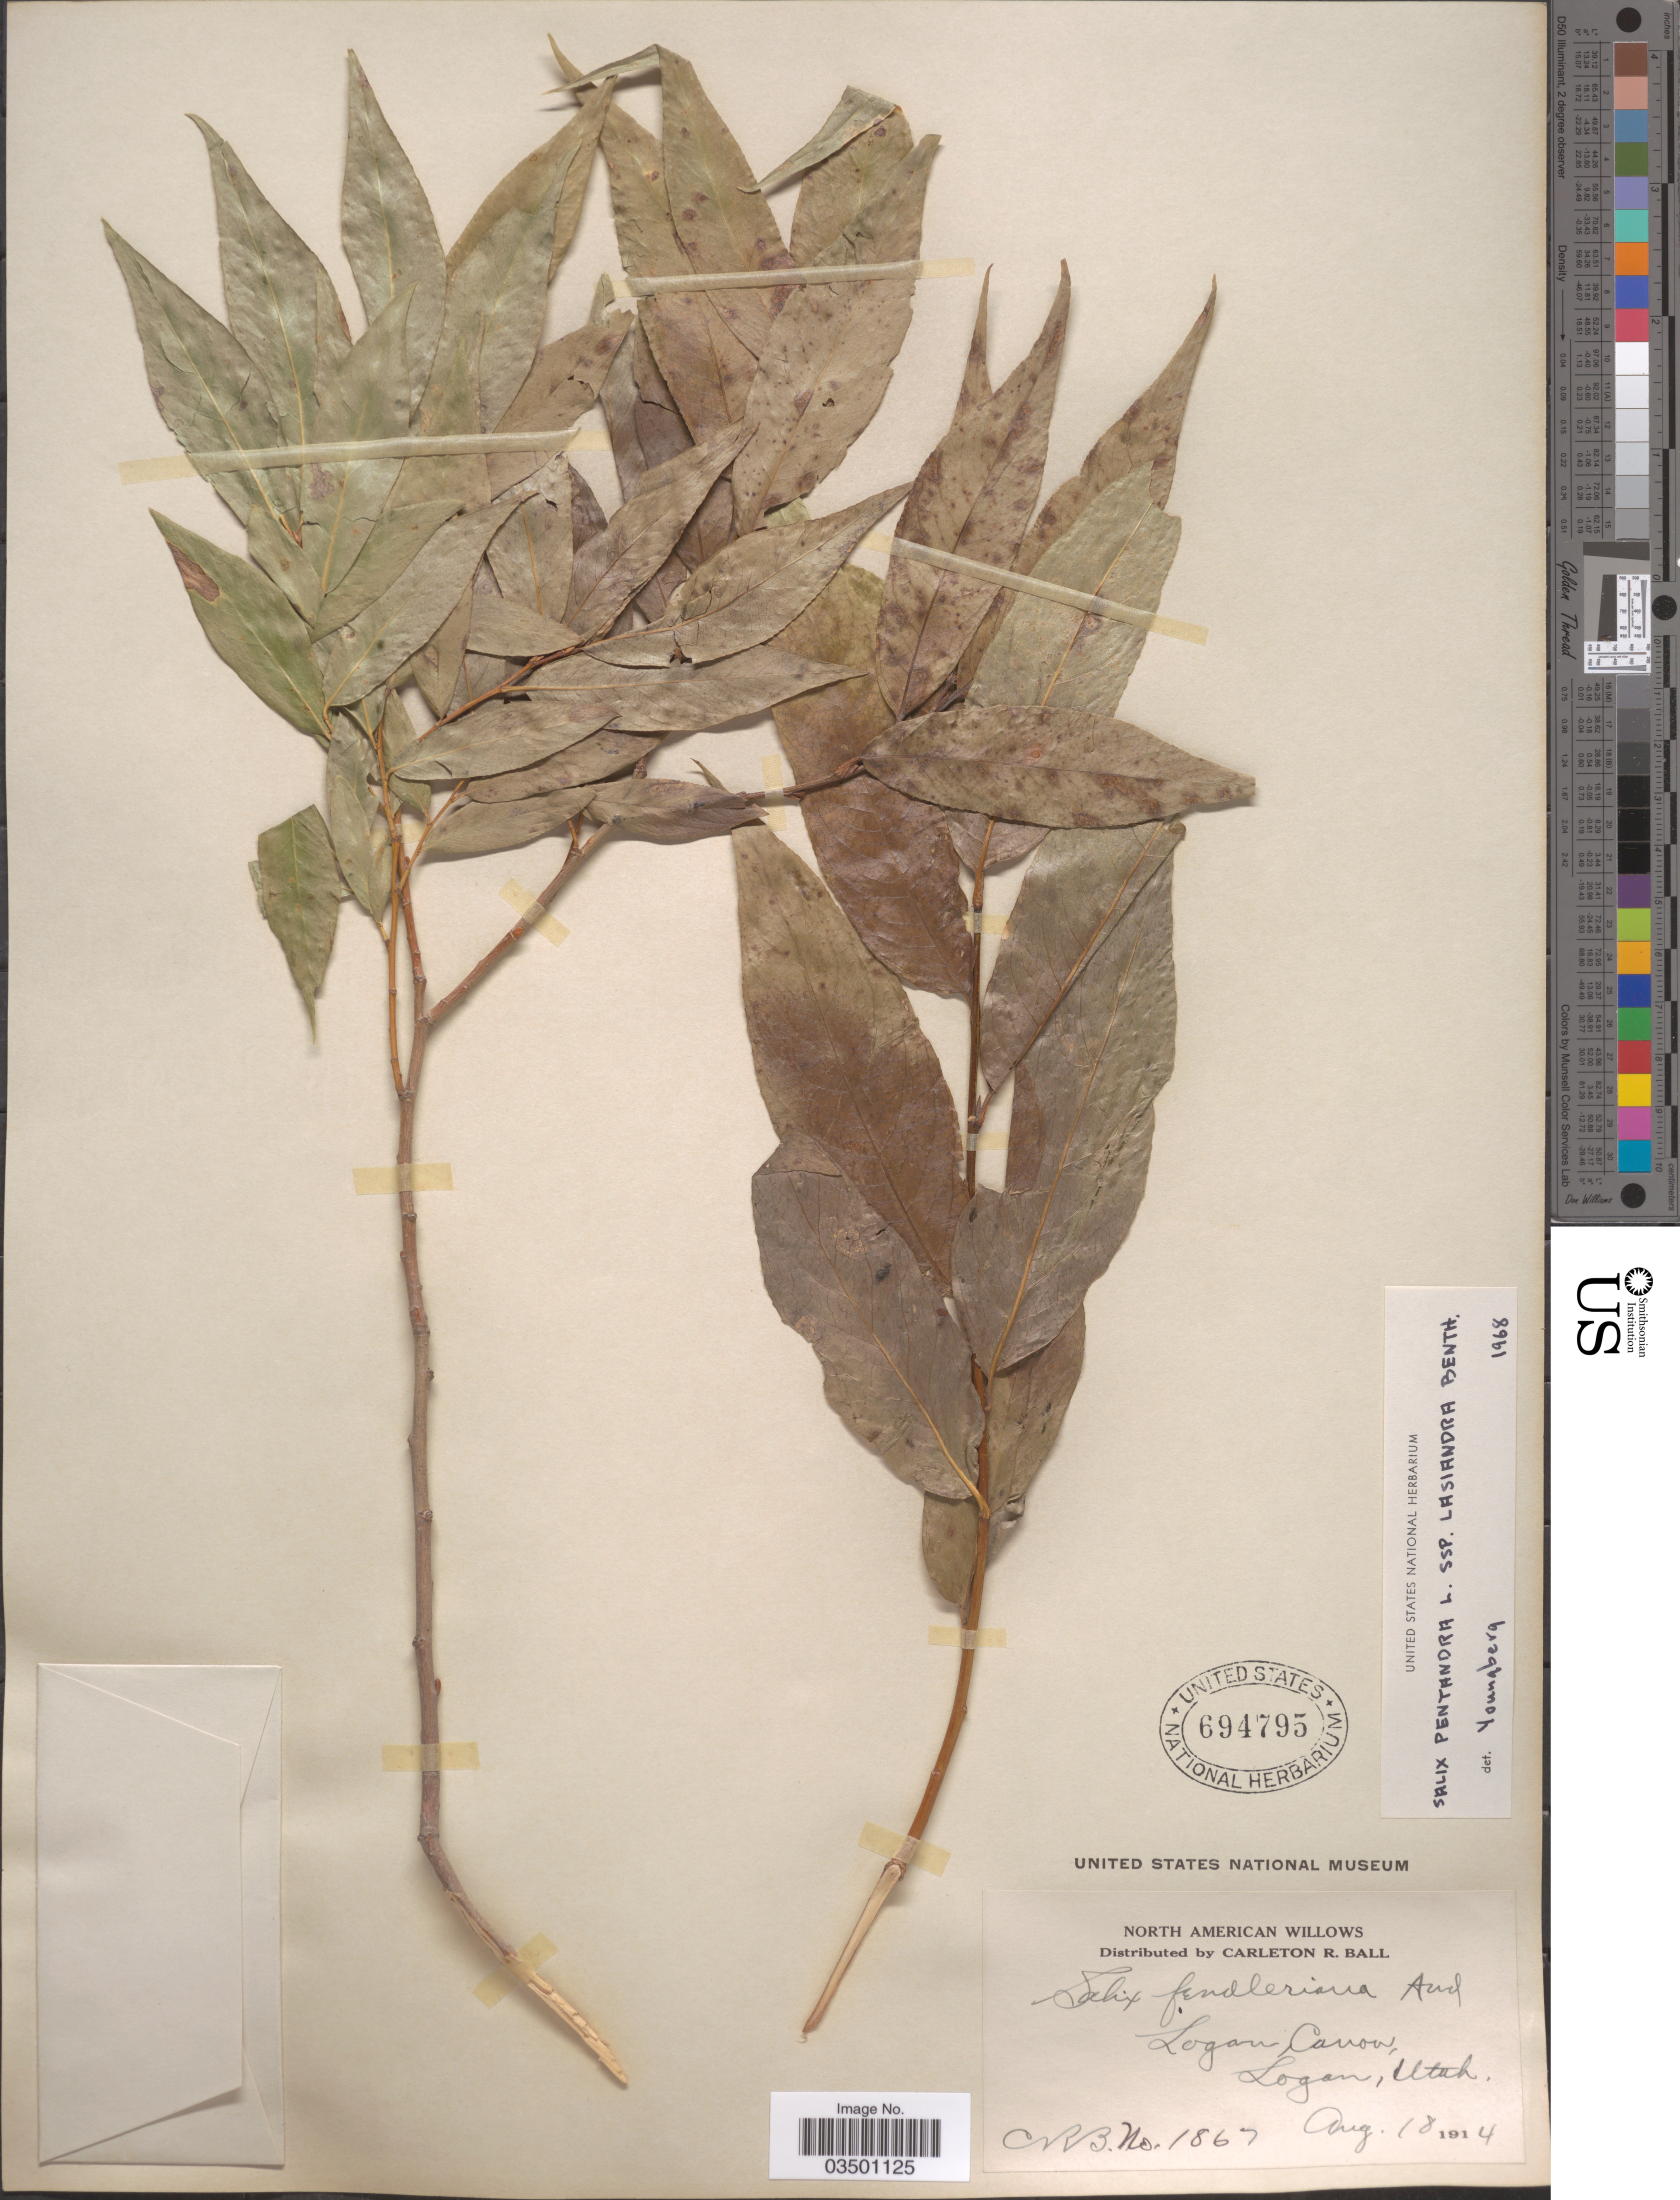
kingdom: Plantae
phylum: Tracheophyta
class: Magnoliopsida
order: Malpighiales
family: Salicaceae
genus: Salix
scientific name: Salix lasiandra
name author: Benth.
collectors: C. R. Ball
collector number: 1867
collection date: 1914-08-18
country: United States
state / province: Utah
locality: Logan Canon, Logan.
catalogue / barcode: US 694795